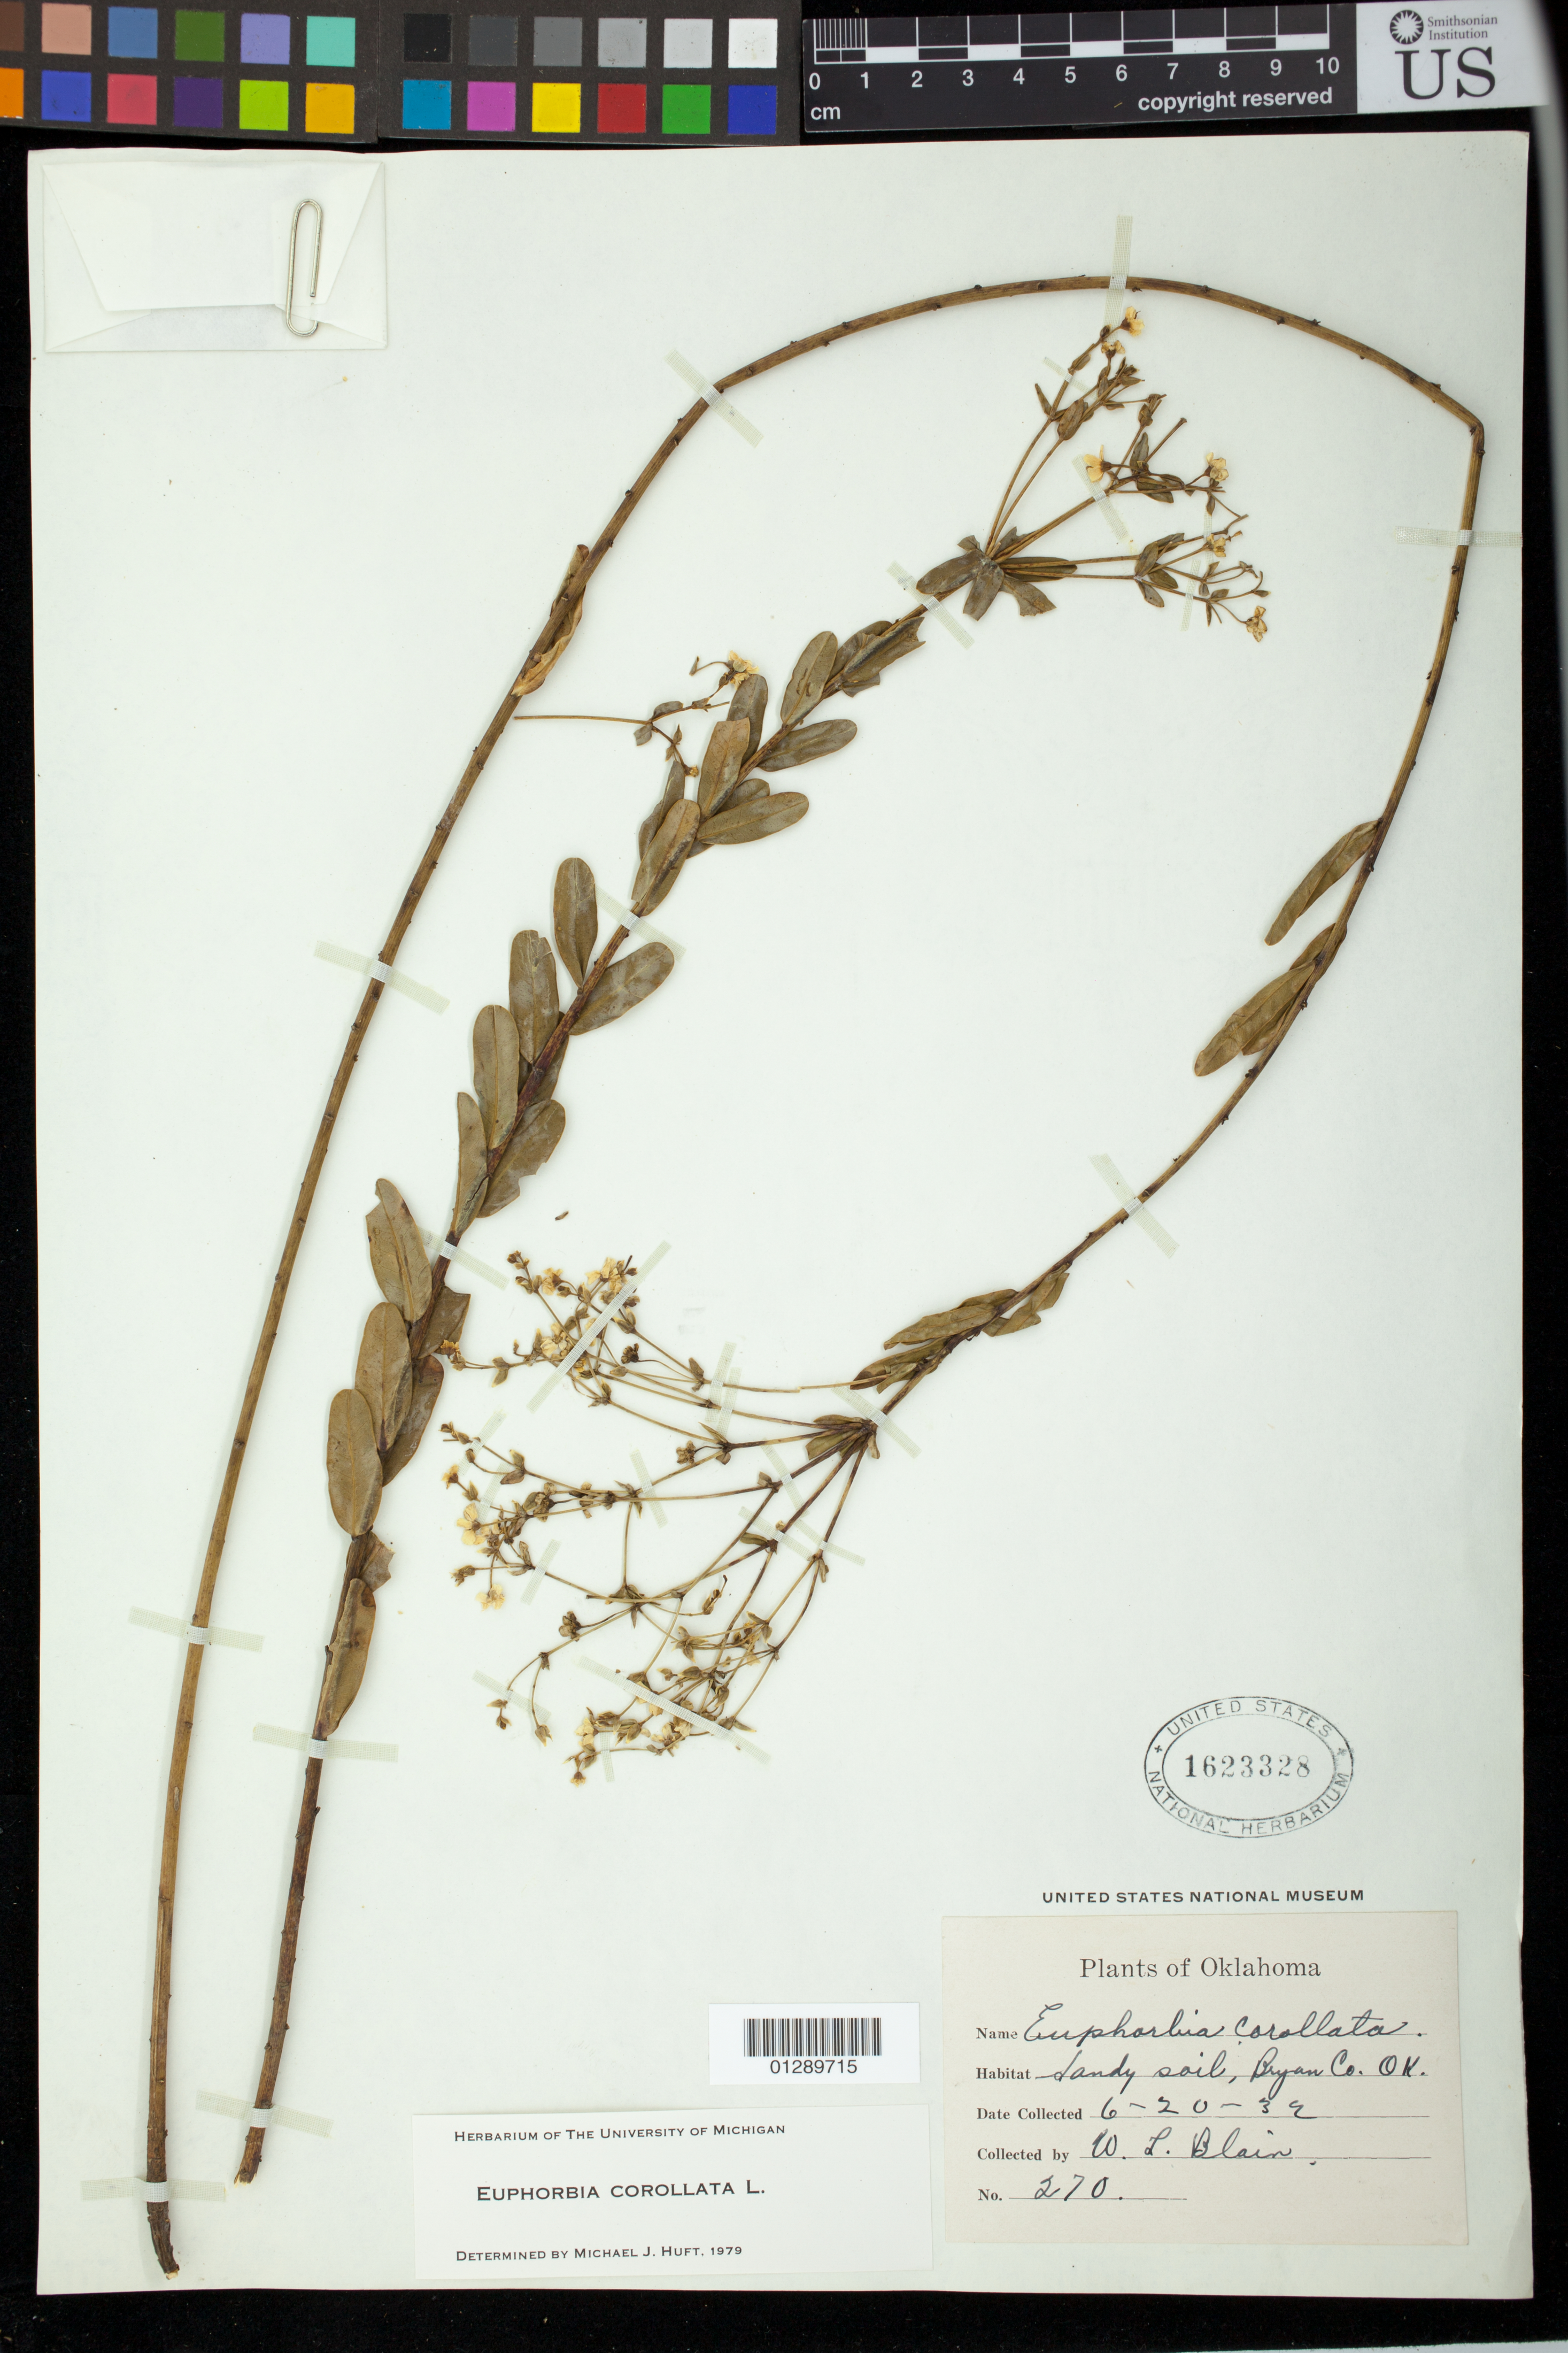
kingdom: Plantae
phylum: Tracheophyta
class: Magnoliopsida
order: Malpighiales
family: Euphorbiaceae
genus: Euphorbia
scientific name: Euphorbia corollata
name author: L.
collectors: W. Blain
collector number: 270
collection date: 1939-06-20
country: United States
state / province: Oklahoma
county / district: Bryan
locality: Bryan Co.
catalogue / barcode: US 1623328